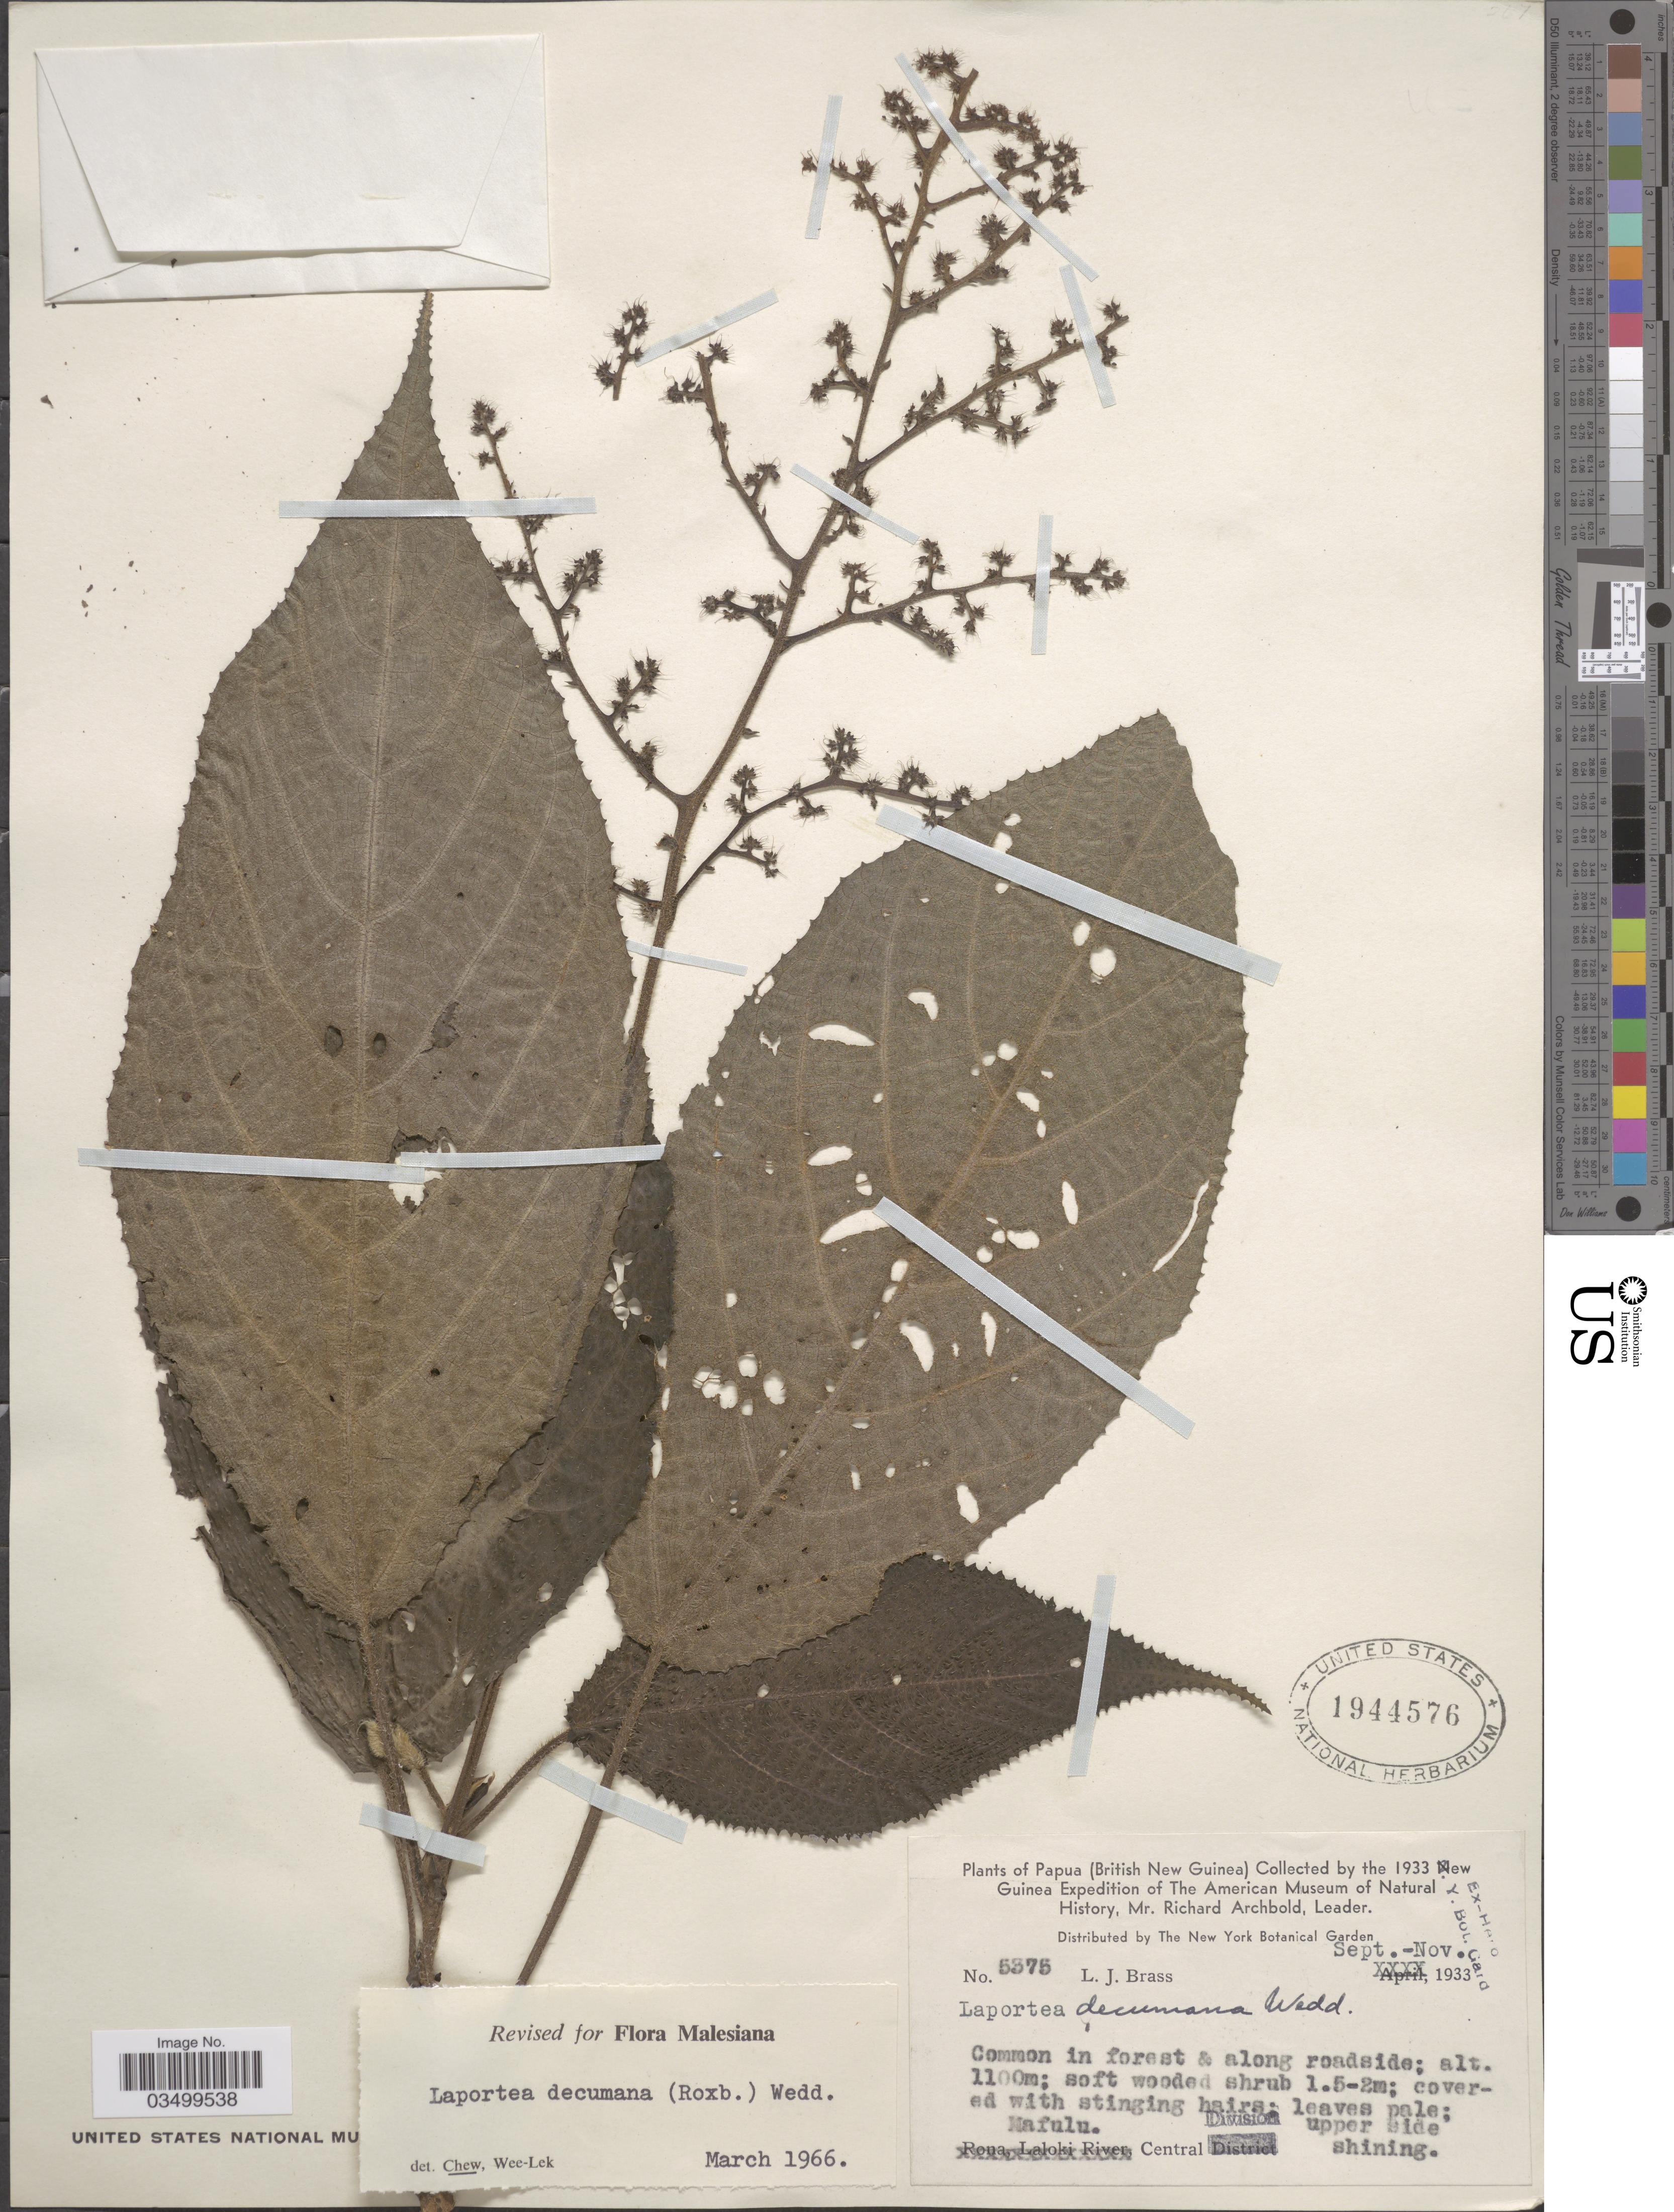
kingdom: Plantae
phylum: Tracheophyta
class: Magnoliopsida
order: Rosales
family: Urticaceae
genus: Laportea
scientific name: Laportea decumana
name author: (Roxb.) Wedd.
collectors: L. J. Brass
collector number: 5375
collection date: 1933-09/1933-11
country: Papua New Guinea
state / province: Central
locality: Papua (British New Guinea) Rona, Laloki River, Central Division.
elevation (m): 1100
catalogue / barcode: US 1944576